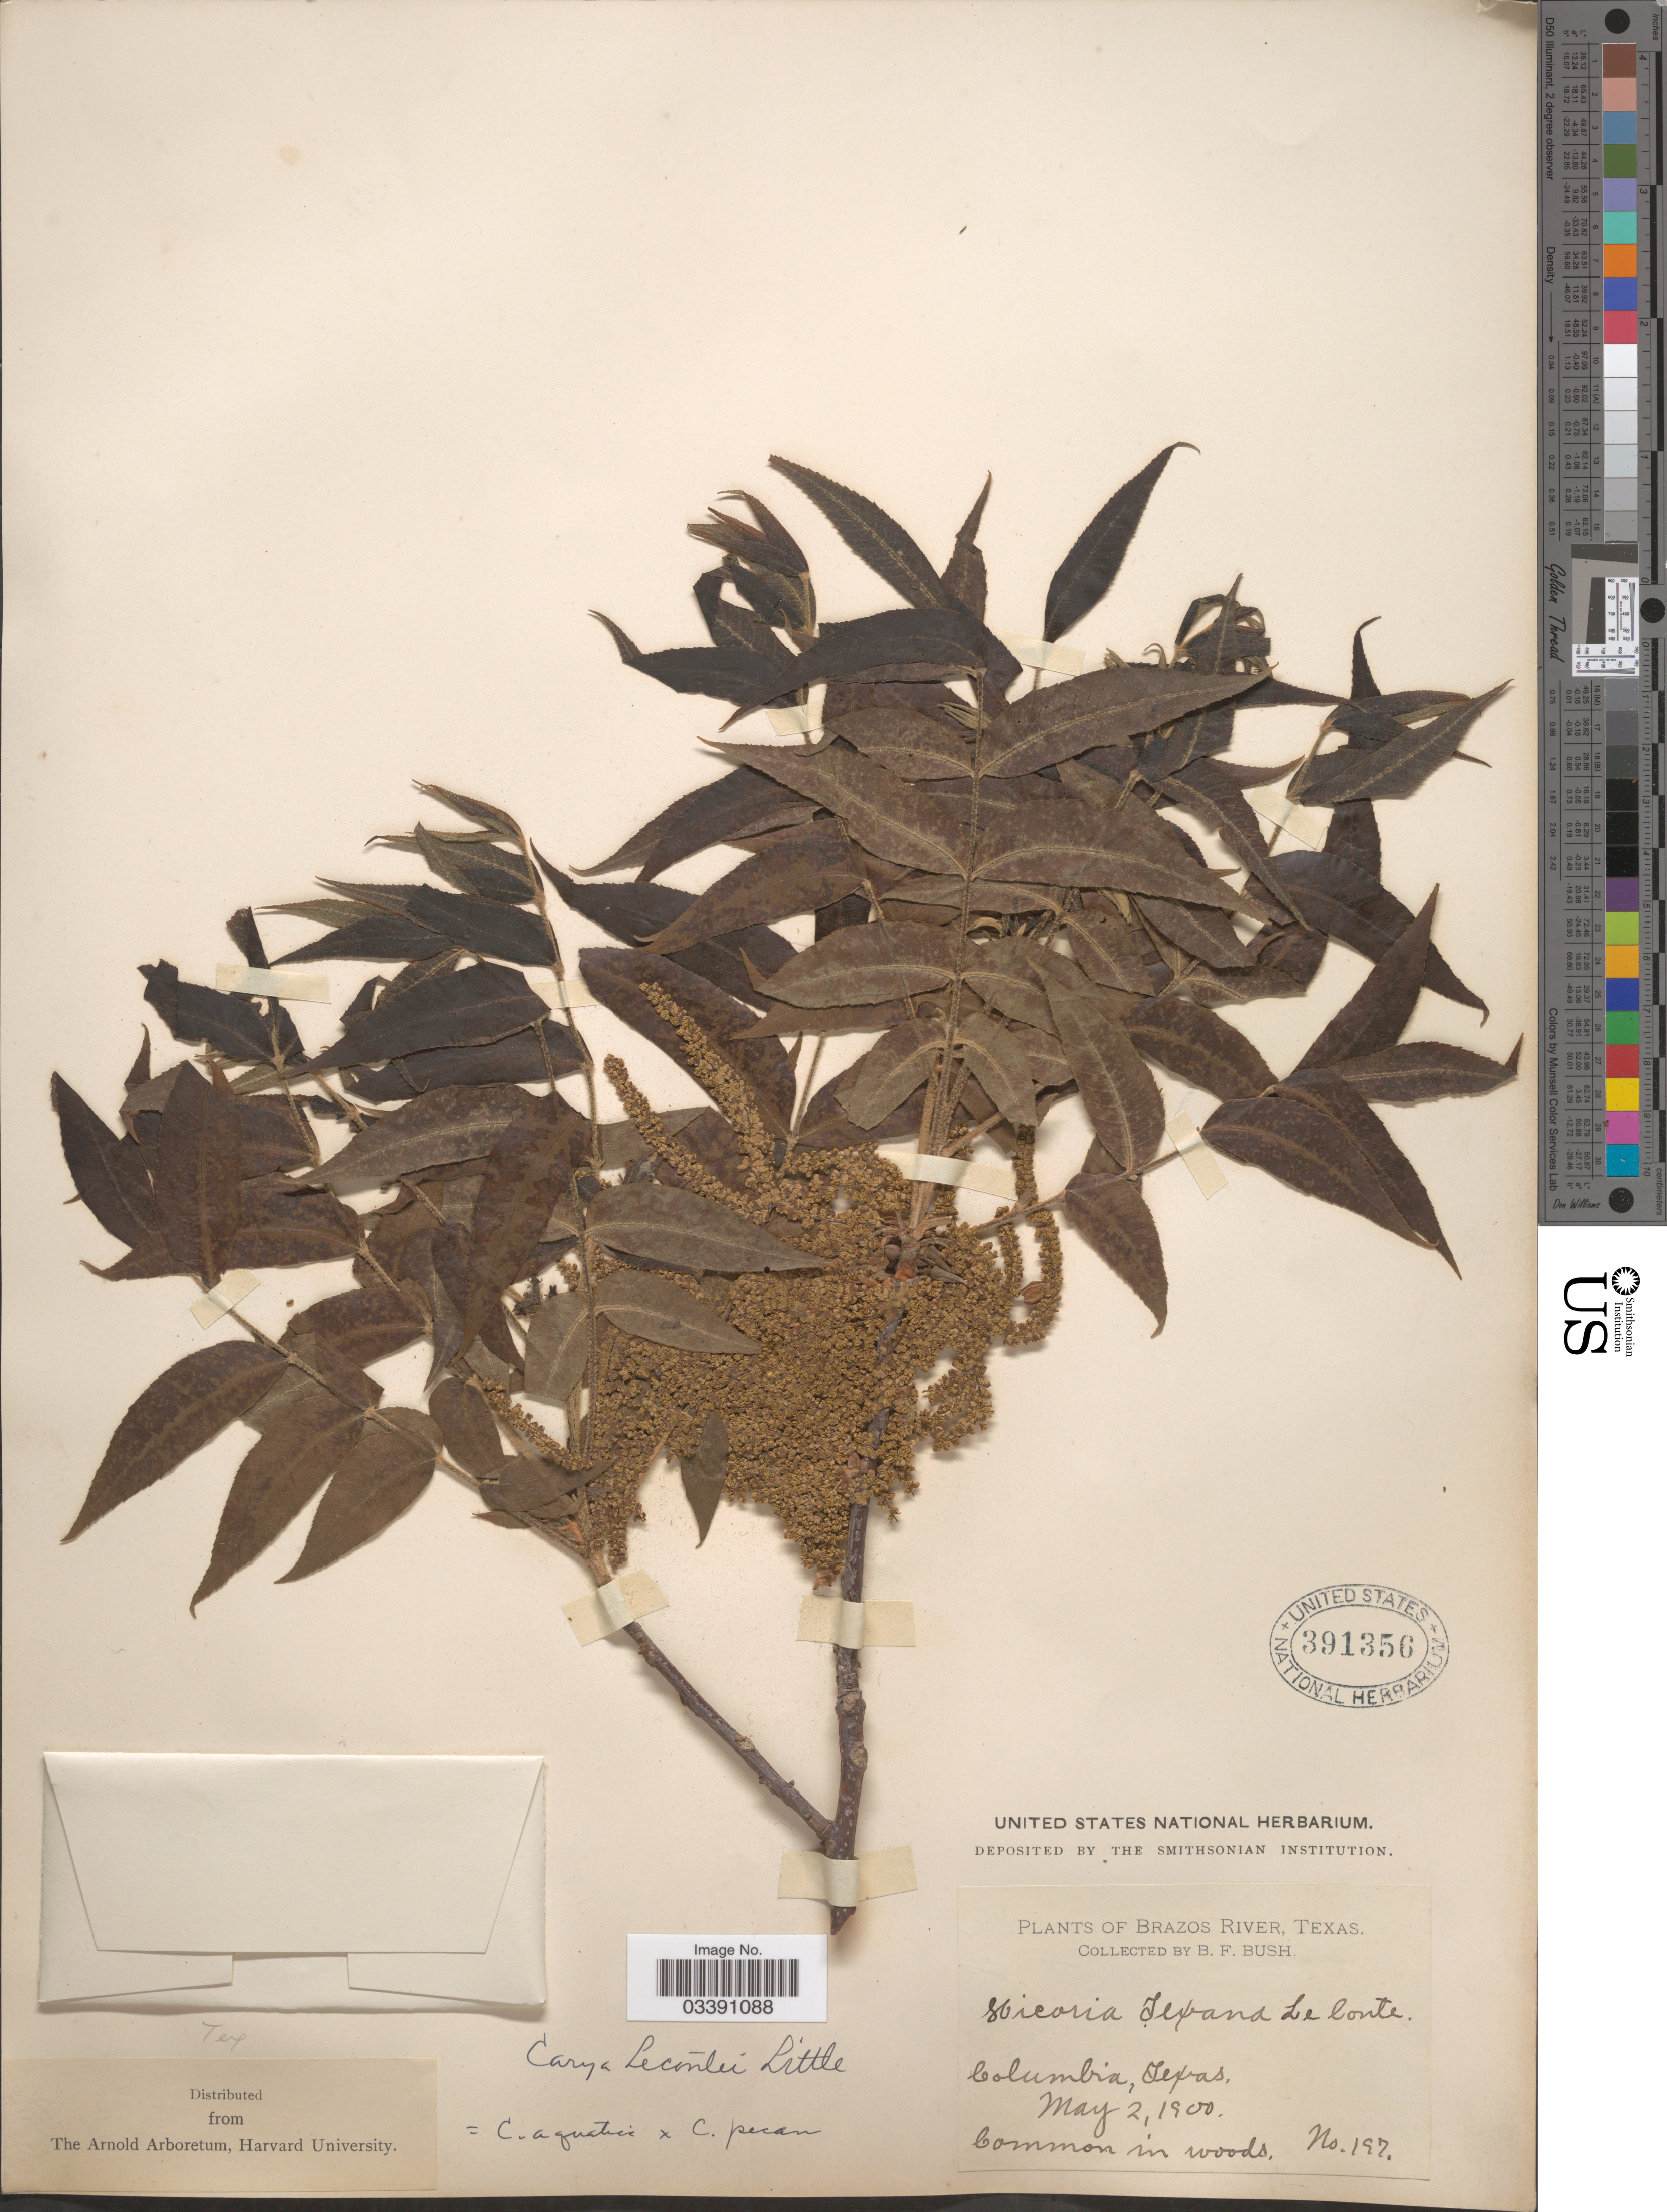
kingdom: Plantae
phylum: Tracheophyta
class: Magnoliopsida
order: Fagales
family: Juglandaceae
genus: Carya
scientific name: Carya aquatica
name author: (F. Michx.) Nutt.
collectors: B. F. Bush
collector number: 197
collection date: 1900-05-02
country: United States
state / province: Texas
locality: Brazos River. Columbia.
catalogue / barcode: US 391356